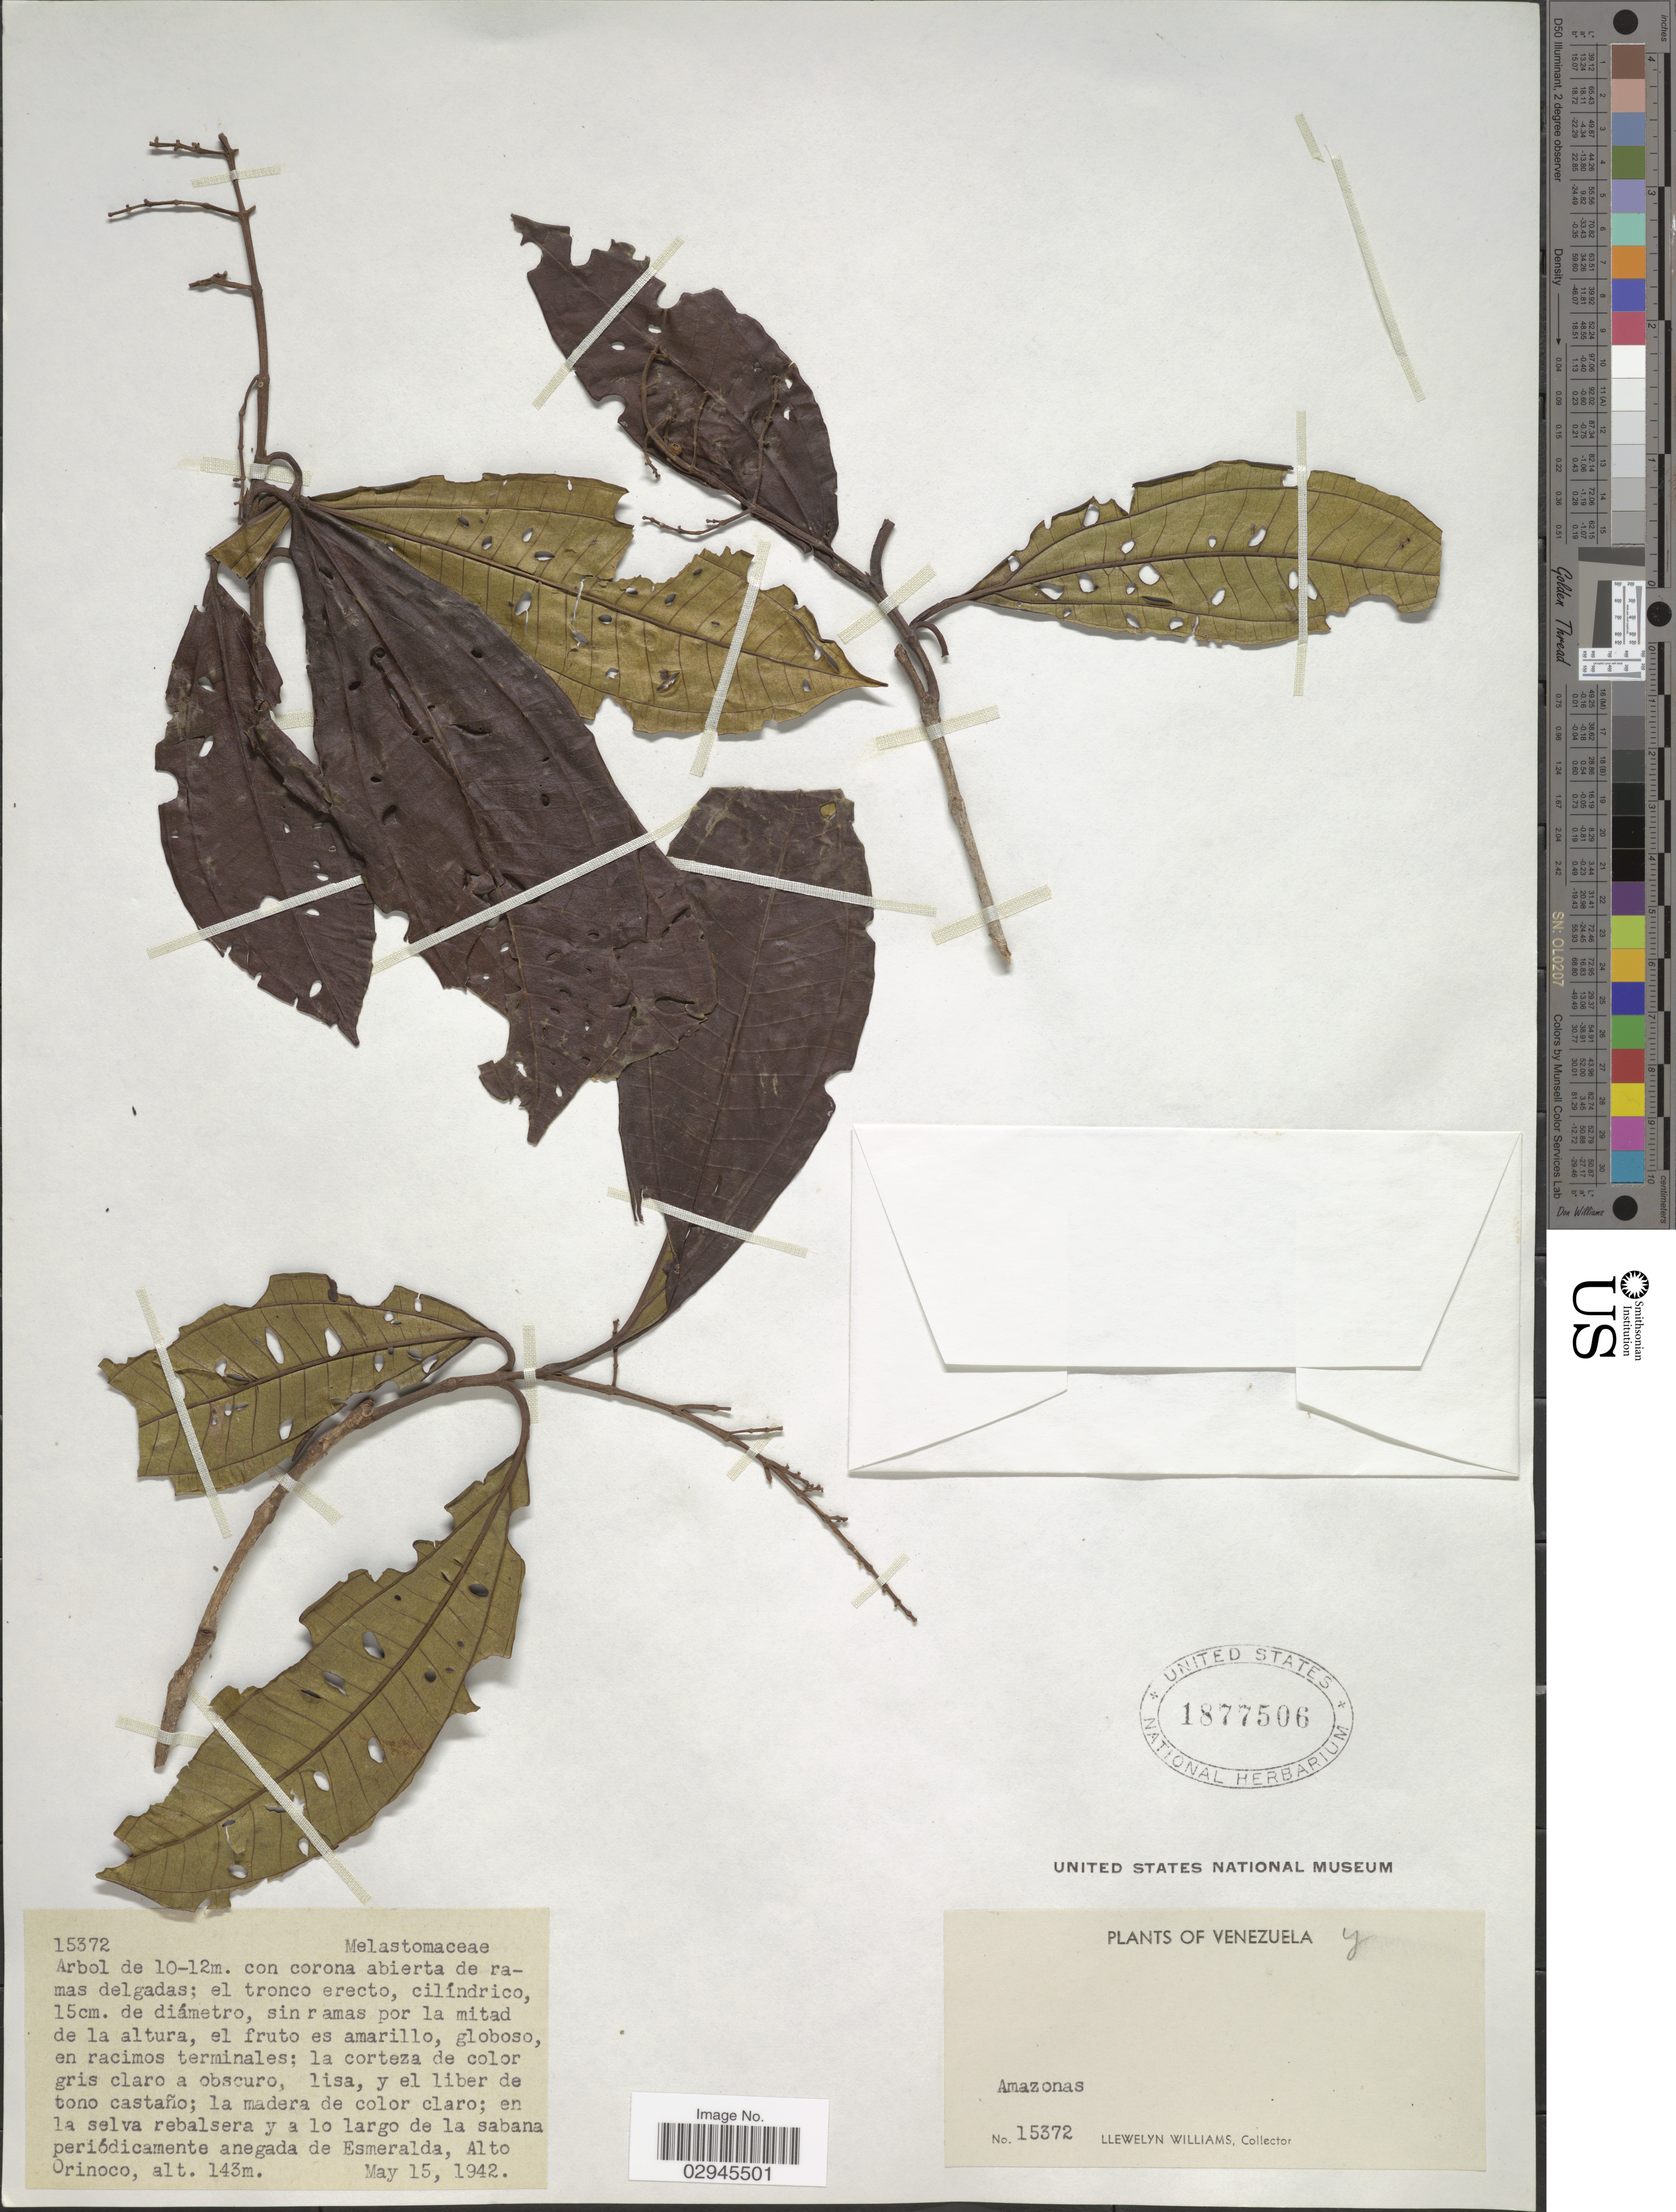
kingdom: Plantae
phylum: Tracheophyta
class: Magnoliopsida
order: Myrtales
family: Melastomataceae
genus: Miconia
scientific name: Miconia sp.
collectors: Ll. Williams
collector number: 15372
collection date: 1942-05-15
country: Venezuela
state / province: Amazonas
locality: En la selva rebalsera y a lo largo de la sabana periódicamente anegada de Esmeralda, Alto Orinoco.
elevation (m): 143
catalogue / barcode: US 1877506